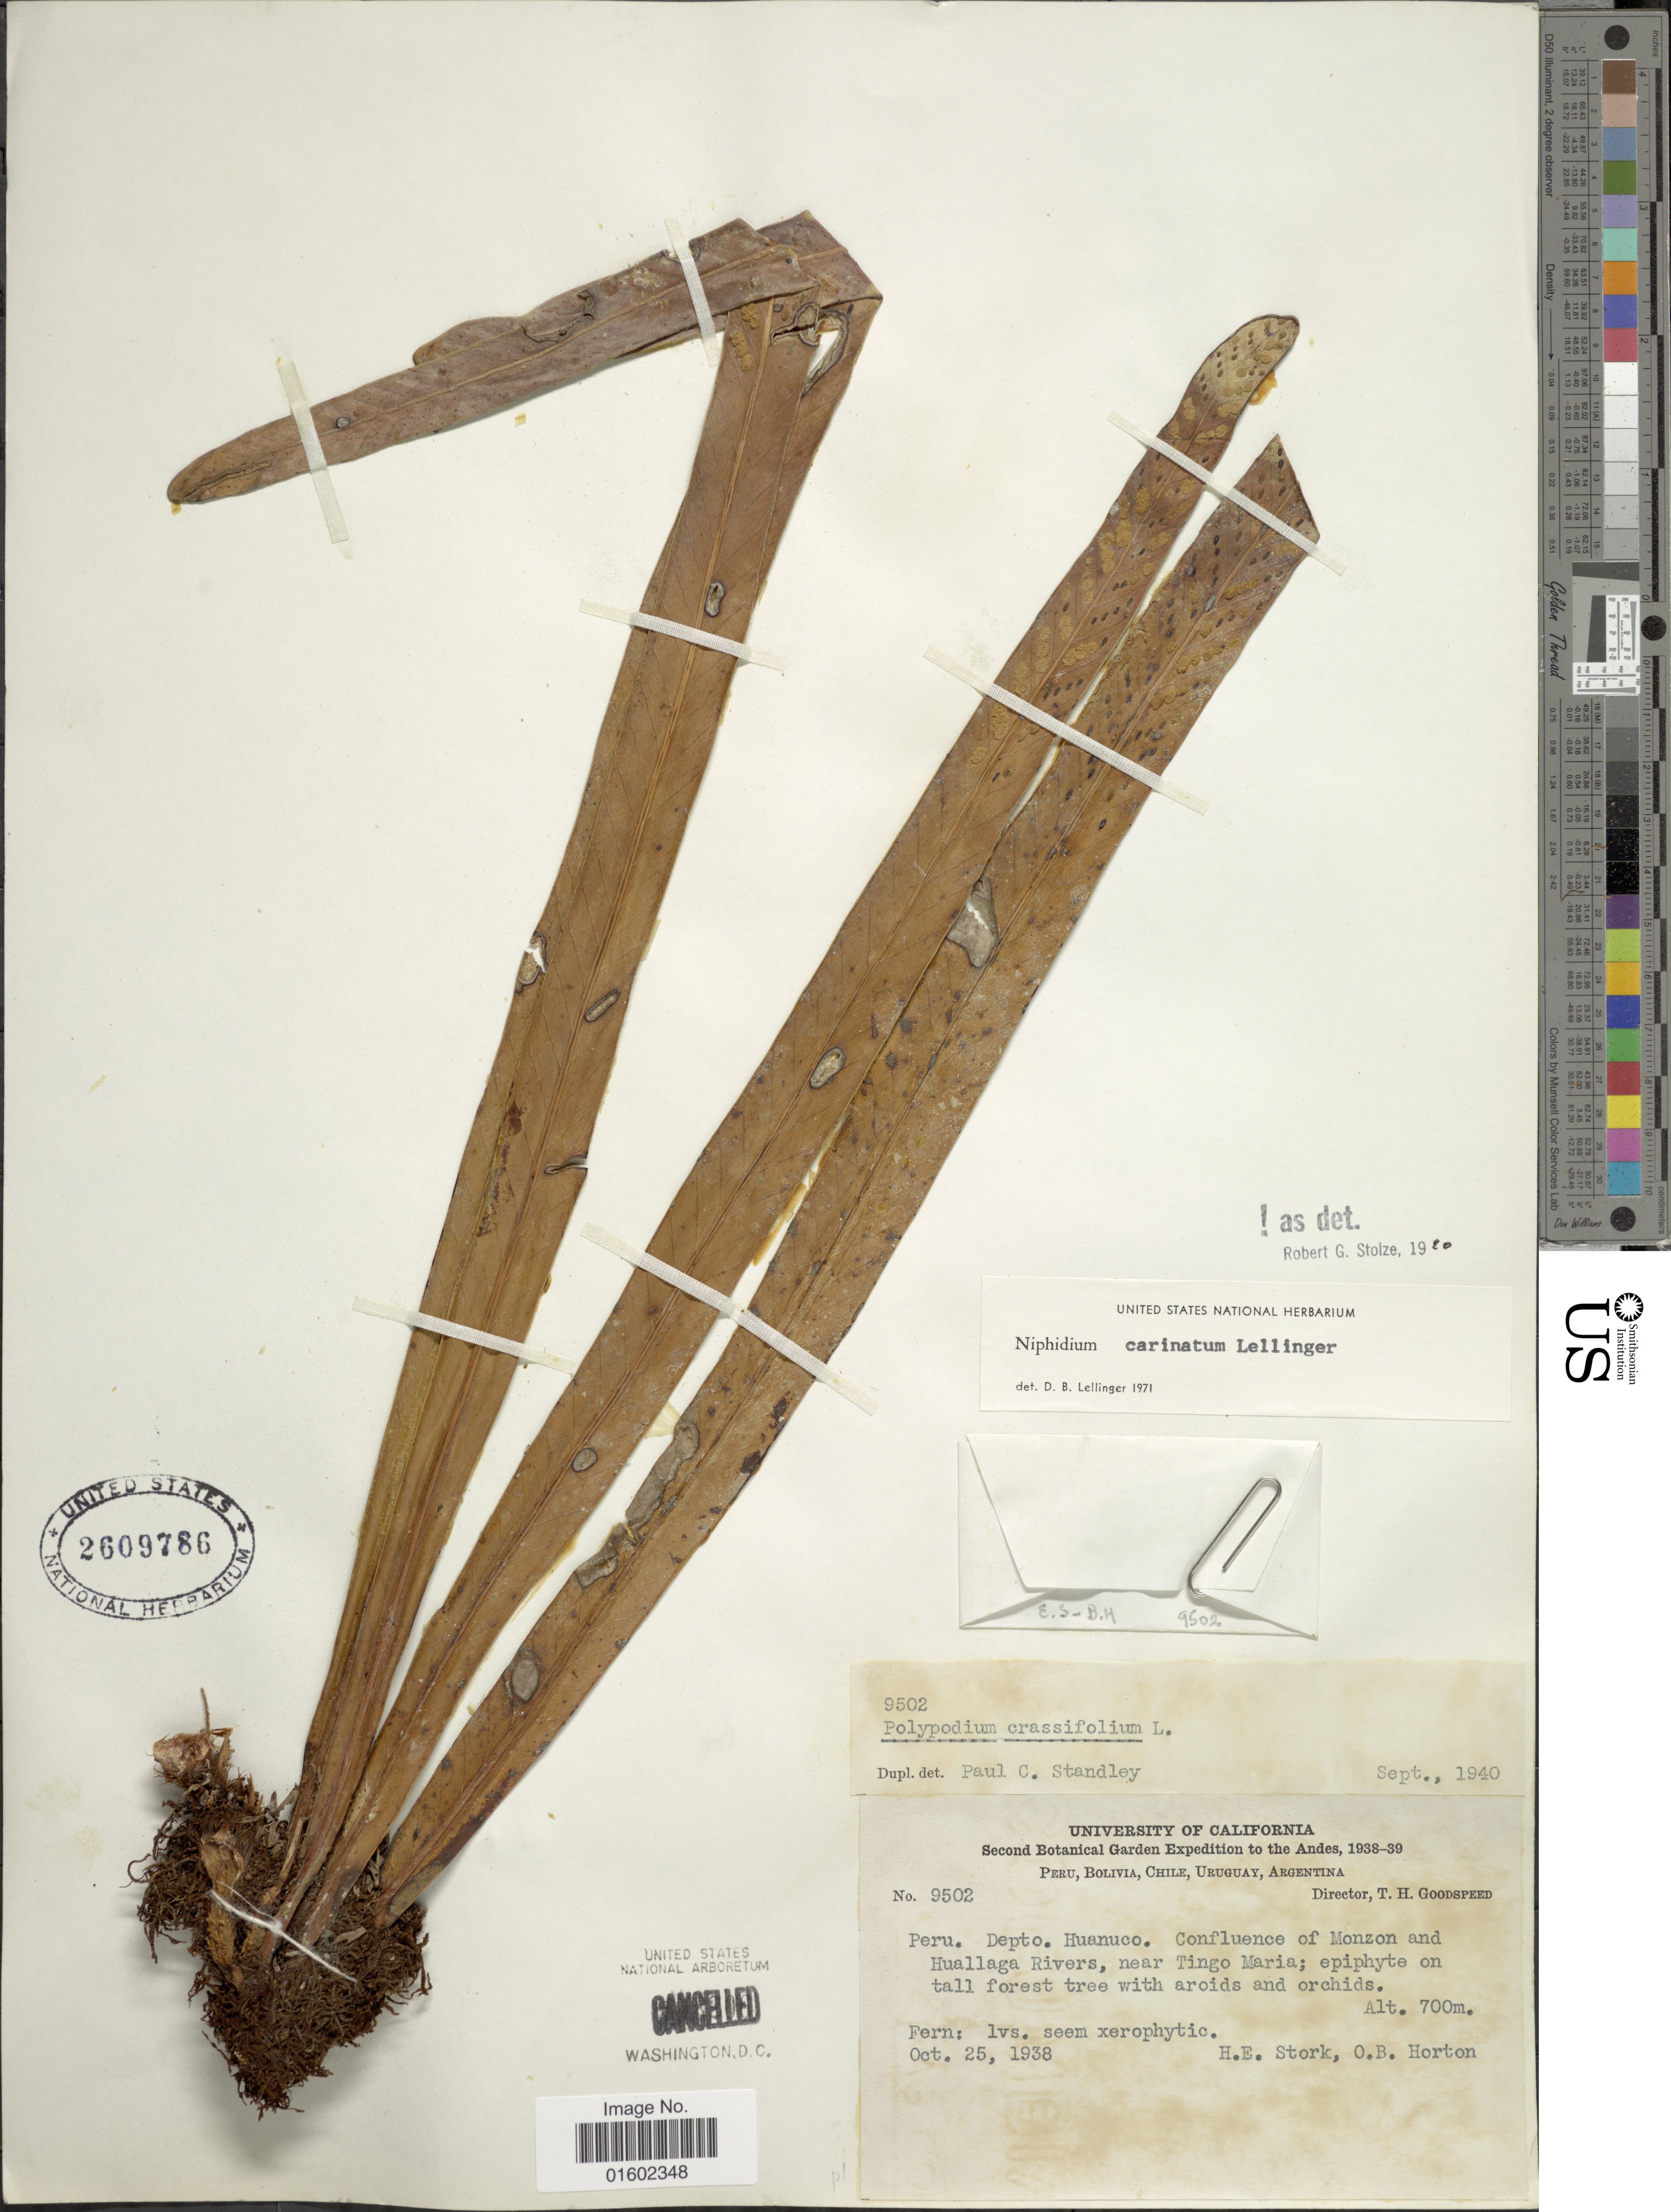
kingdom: Plantae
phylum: Tracheophyta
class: Polypodiopsida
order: Polypodiales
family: Polypodiaceae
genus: Niphidium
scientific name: Niphidium carinatum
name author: Lellinger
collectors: H. E. Stork & O. B. Horton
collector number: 9502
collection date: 1938-10-25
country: Peru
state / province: Huánuco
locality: Depto. Huanuco, Confluence of Monzon and Haullaga Rivers, near Tingo Maria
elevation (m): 700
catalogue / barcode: US 2609786